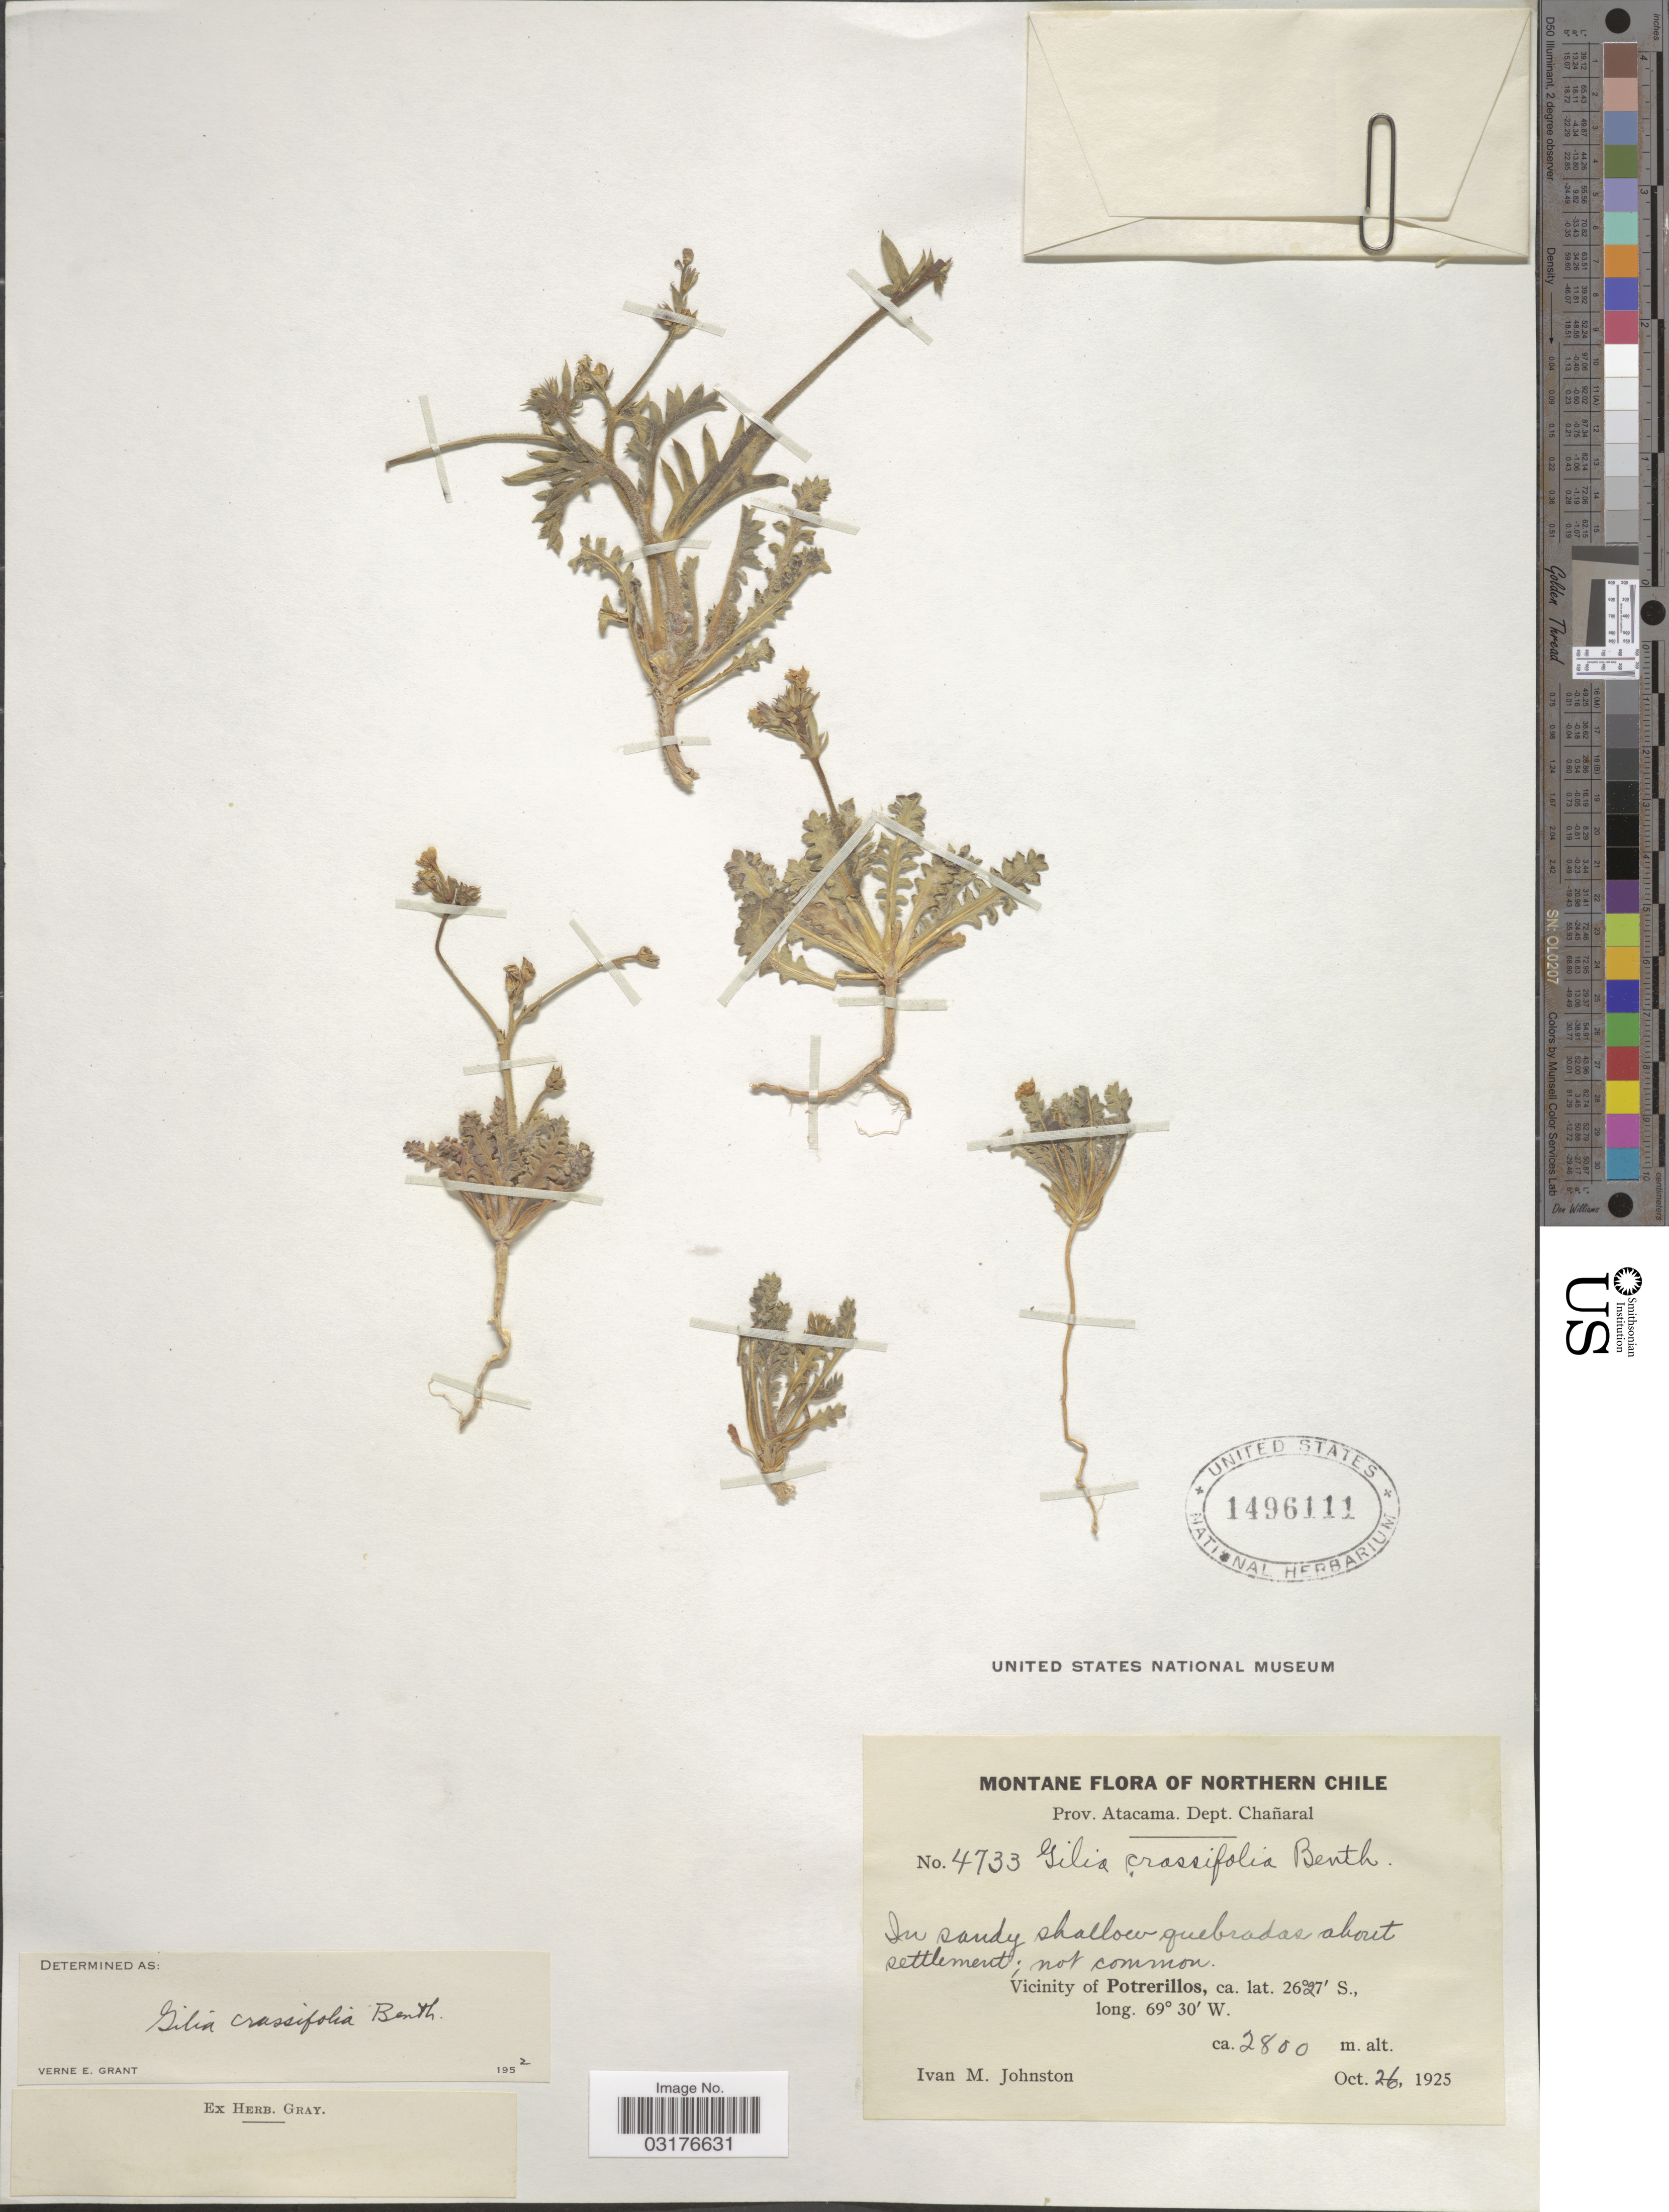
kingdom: Plantae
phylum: Tracheophyta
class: Magnoliopsida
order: Ericales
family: Polemoniaceae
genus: Gilia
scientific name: Gilia crassifolia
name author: Benth.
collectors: I.M. Johnston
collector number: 4733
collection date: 1925-10-26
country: Chile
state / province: Atacama (III)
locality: Montane of northern Chile. Dept. Chañaral. Vicinity of Potrerillos.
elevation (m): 2800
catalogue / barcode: US 1496111